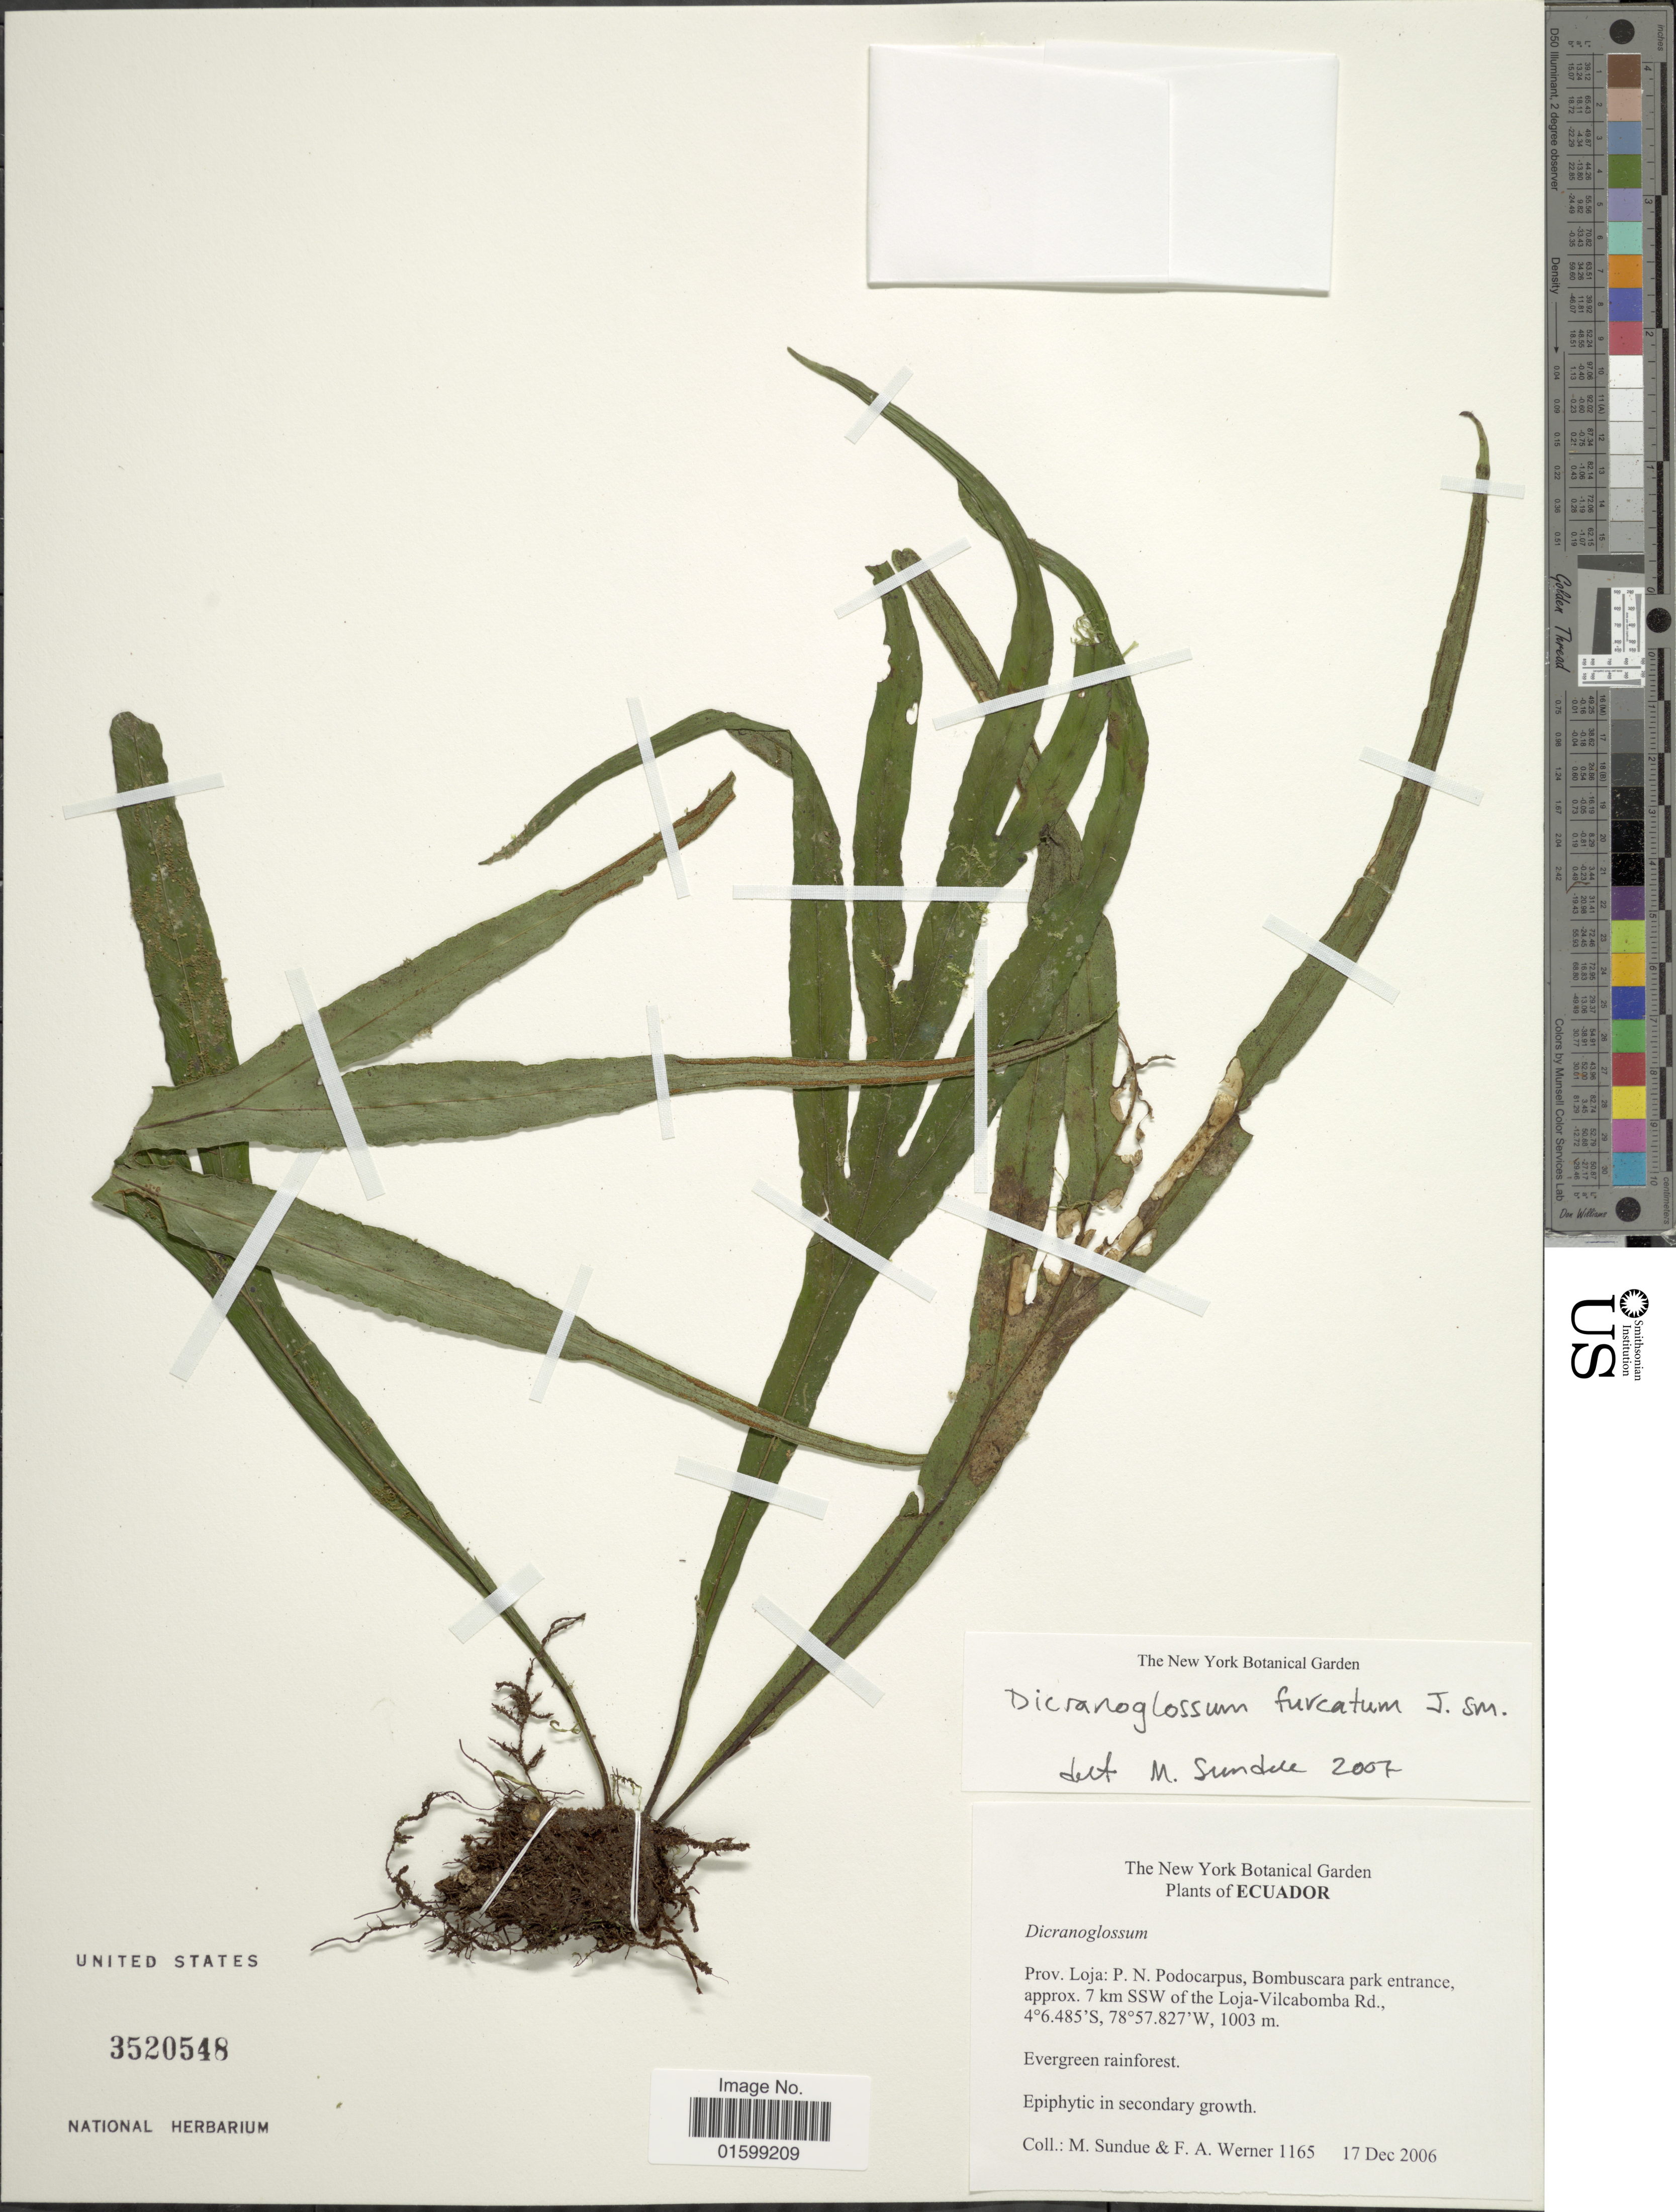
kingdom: Plantae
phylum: Tracheophyta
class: Polypodiopsida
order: Polypodiales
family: Polypodiaceae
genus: Pleopeltis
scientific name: Pleopeltis furcata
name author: (L.) A.R. Sm.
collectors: M. Sundue & F. Werner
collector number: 1165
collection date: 2006-12-17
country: Ecuador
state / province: Loja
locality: P.N. Podocarpus, Bombuscara park entrance, approx. 7 km SSW of the Loja-Vilcabomba Rd., evergreen rainforest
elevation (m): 1003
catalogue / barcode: US 3520548